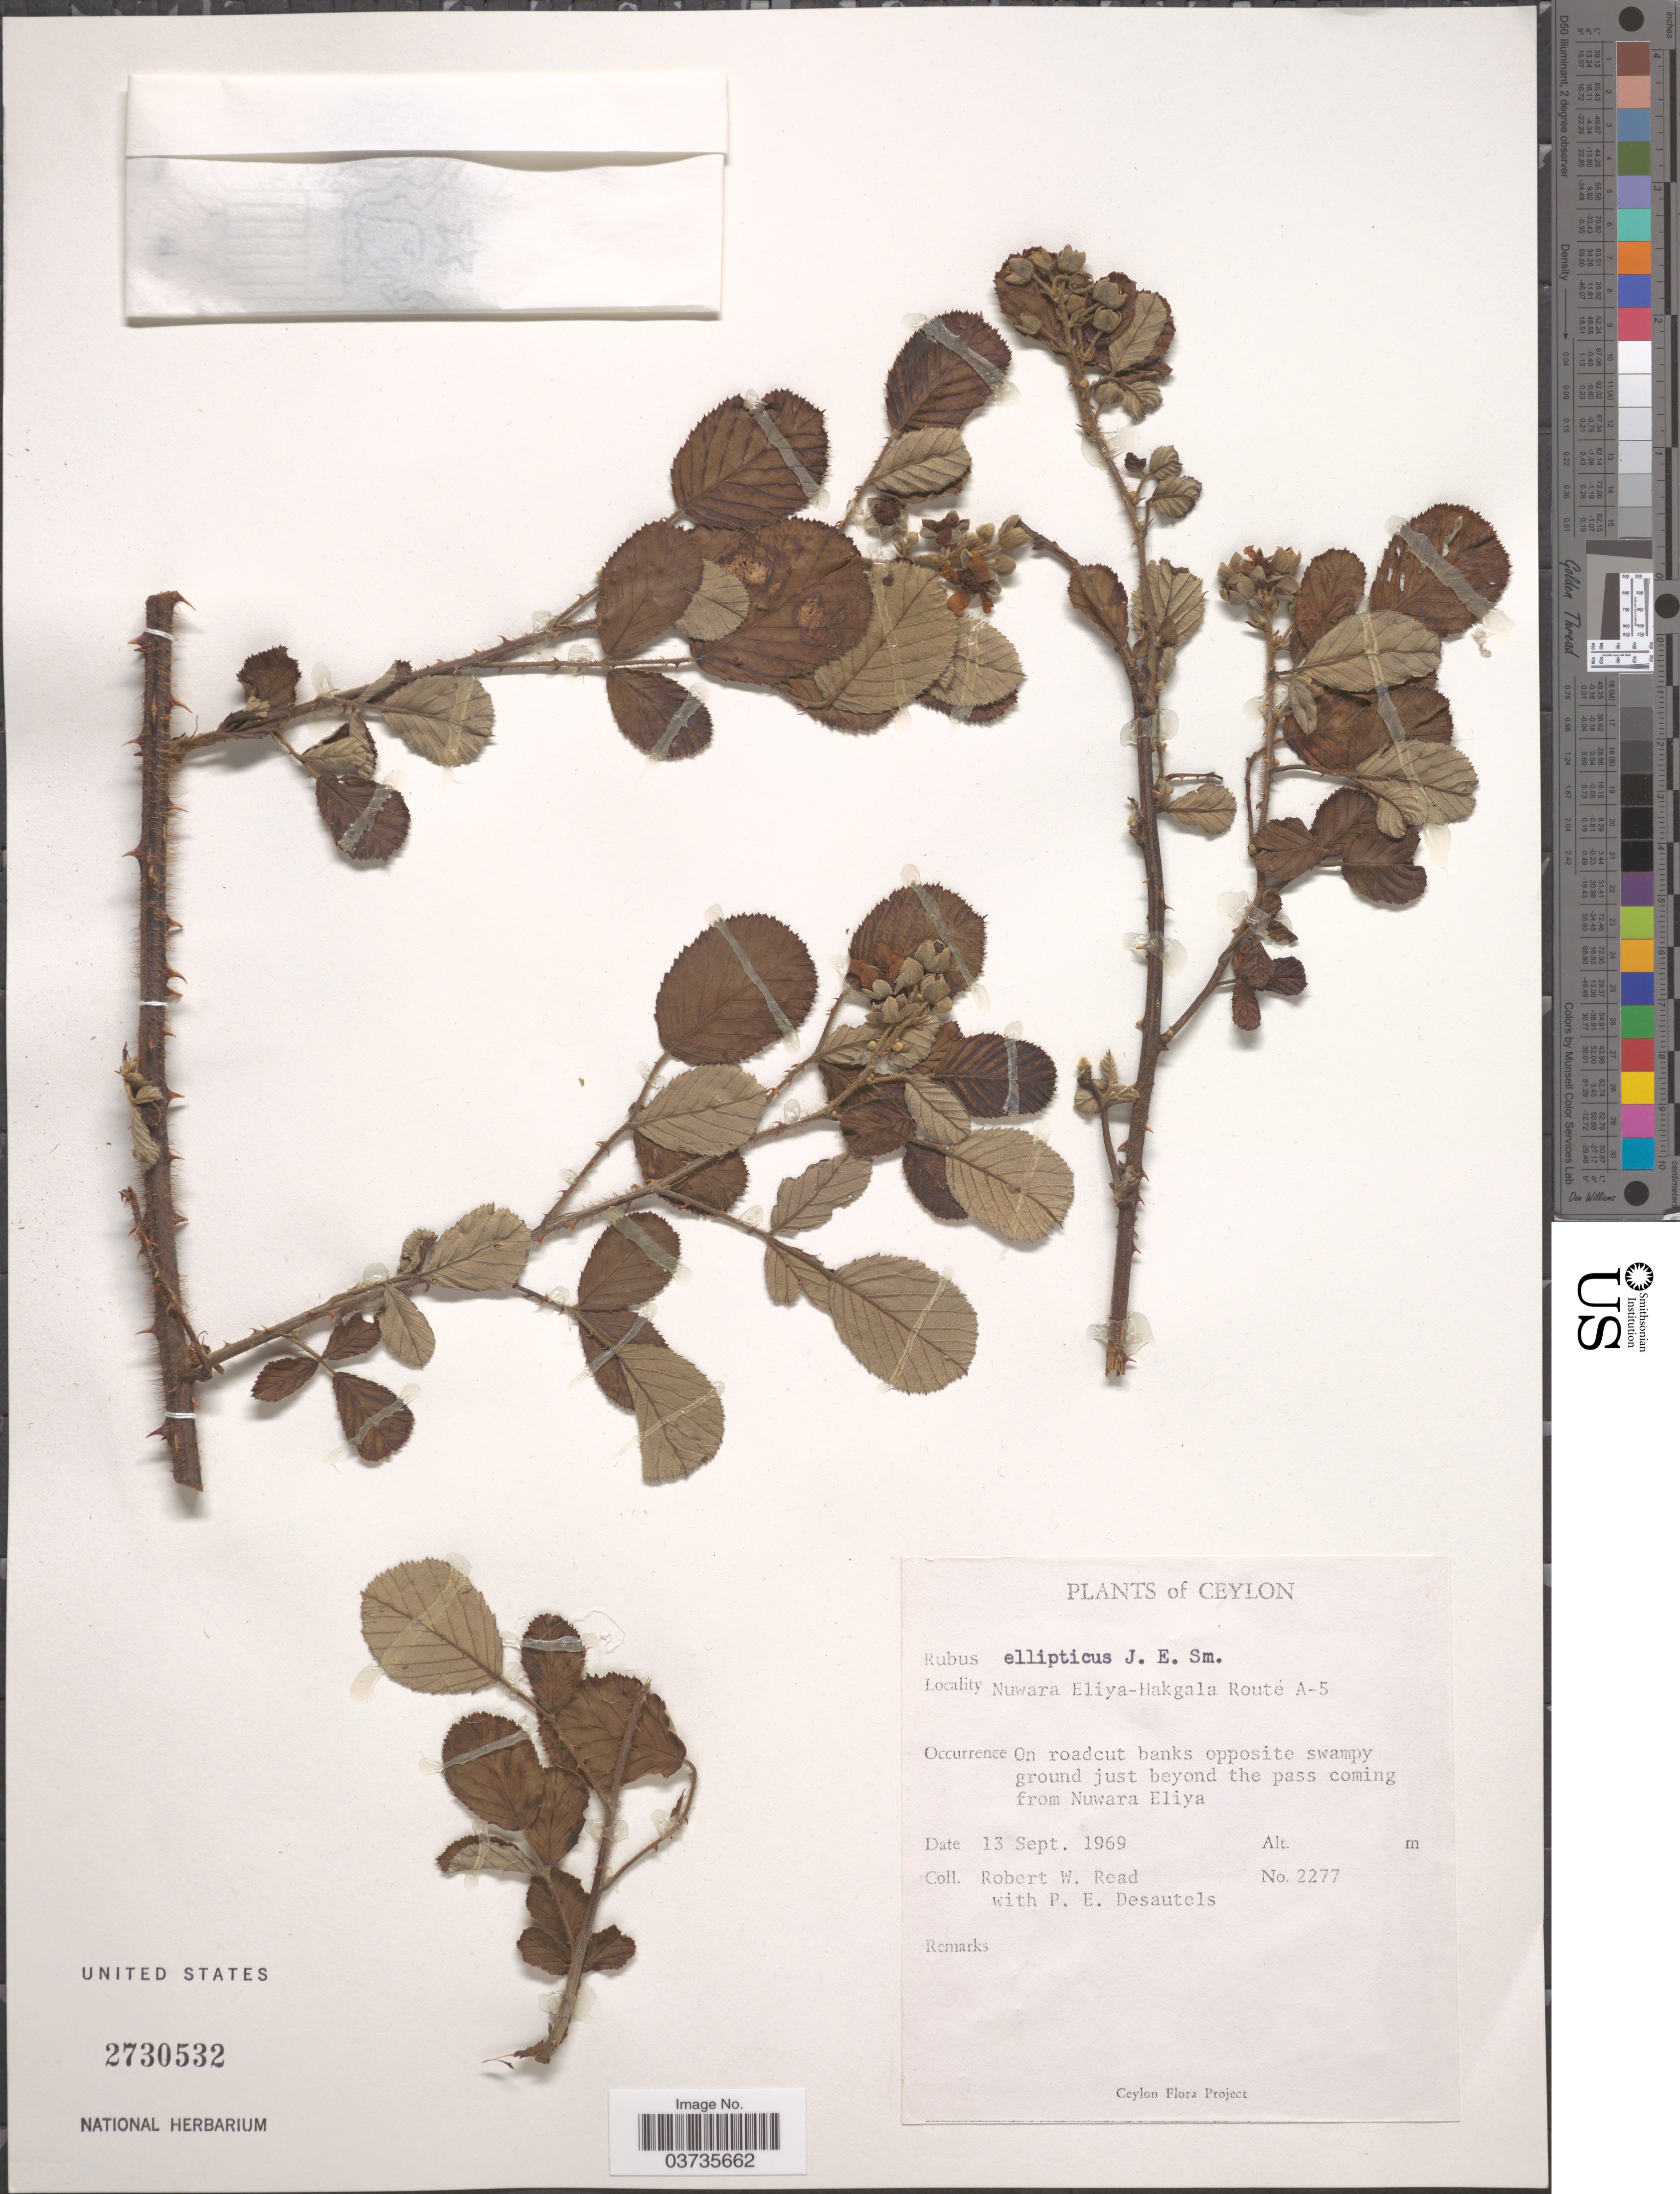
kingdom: Plantae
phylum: Tracheophyta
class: Magnoliopsida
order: Rosales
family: Rosaceae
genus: Rubus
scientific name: Rubus ellipticus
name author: Sm.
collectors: R. W. Read & P. Desautels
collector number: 2277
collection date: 1969-09-13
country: Sri Lanka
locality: Ceylon. Nuwara Eliya-Hakgala Route A-5. On roadcut banks opposite swampy ground just beyond the pass coming from Nuwara Eliya.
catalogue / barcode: US 2730532